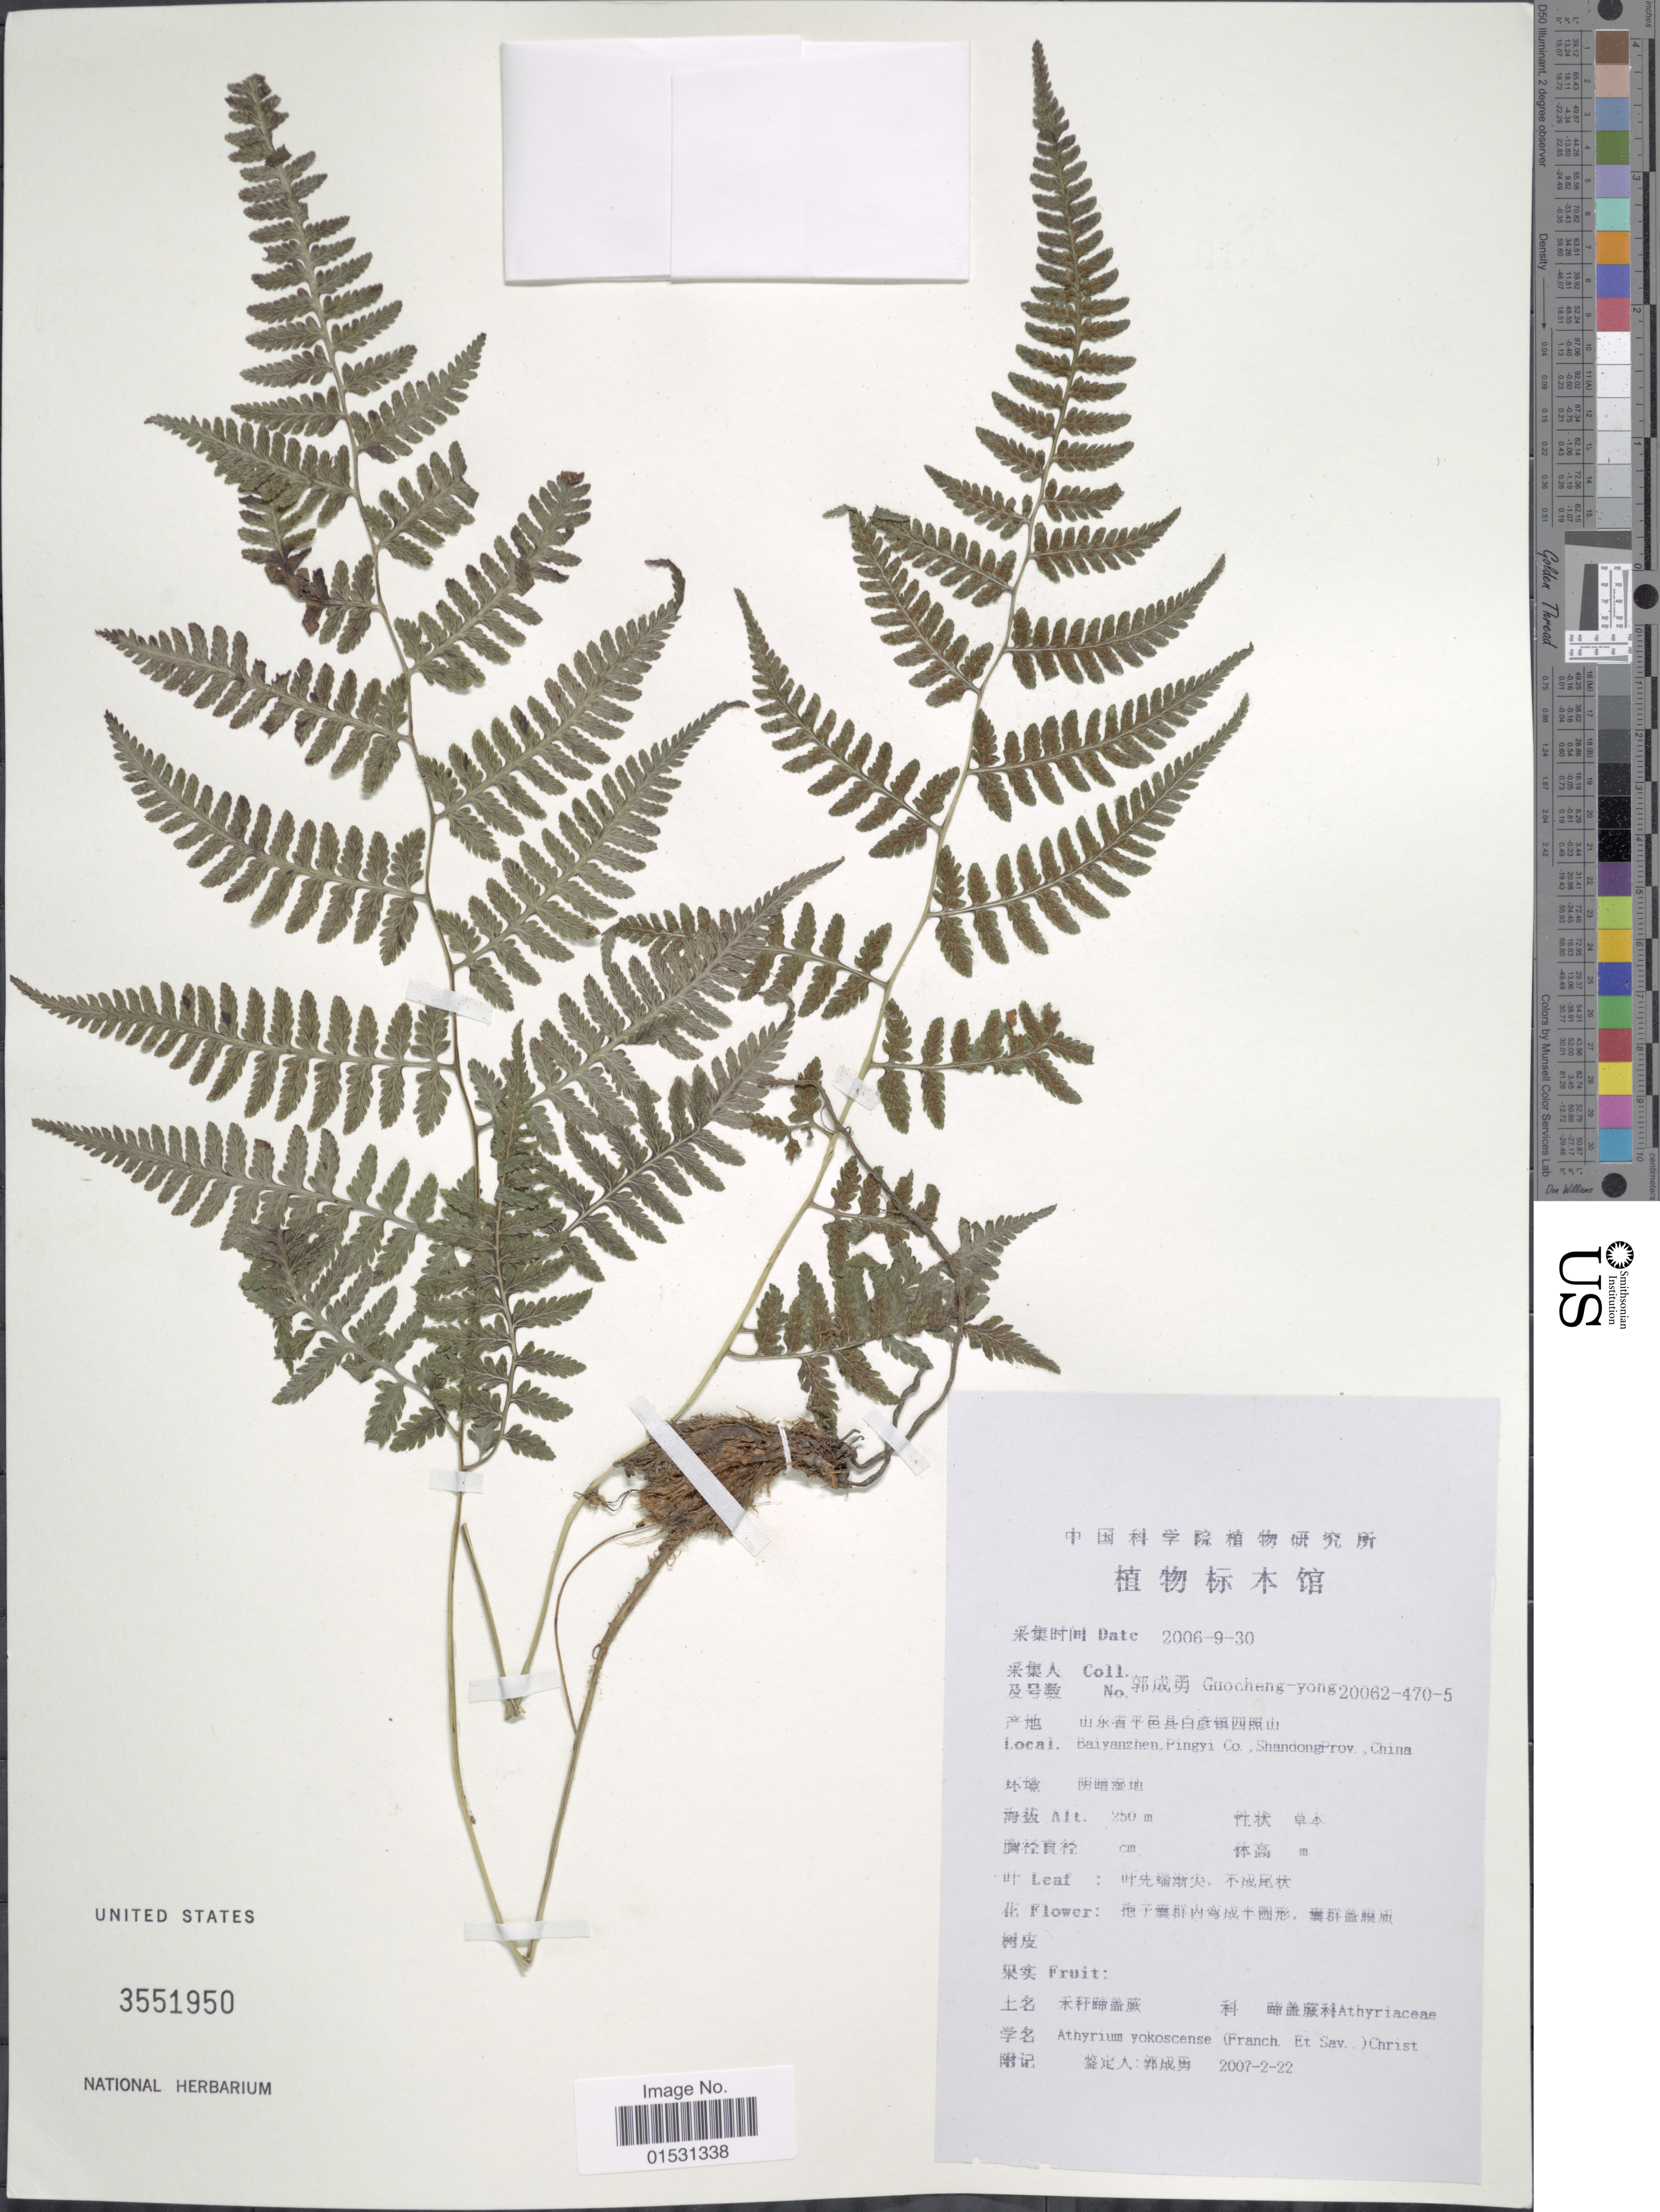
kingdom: Plantae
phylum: Tracheophyta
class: Polypodiopsida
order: Polypodiales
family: Athyriaceae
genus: Athyrium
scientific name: Athyrium yokoscense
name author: (Franch. & Sav.) Christ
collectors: Guo cheng-yong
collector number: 20062-470-5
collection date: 2006-09-30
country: China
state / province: Shandong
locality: Baiyanzhen, Pingyi Co., Shandong Prov.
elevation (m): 250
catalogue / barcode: US 3551950